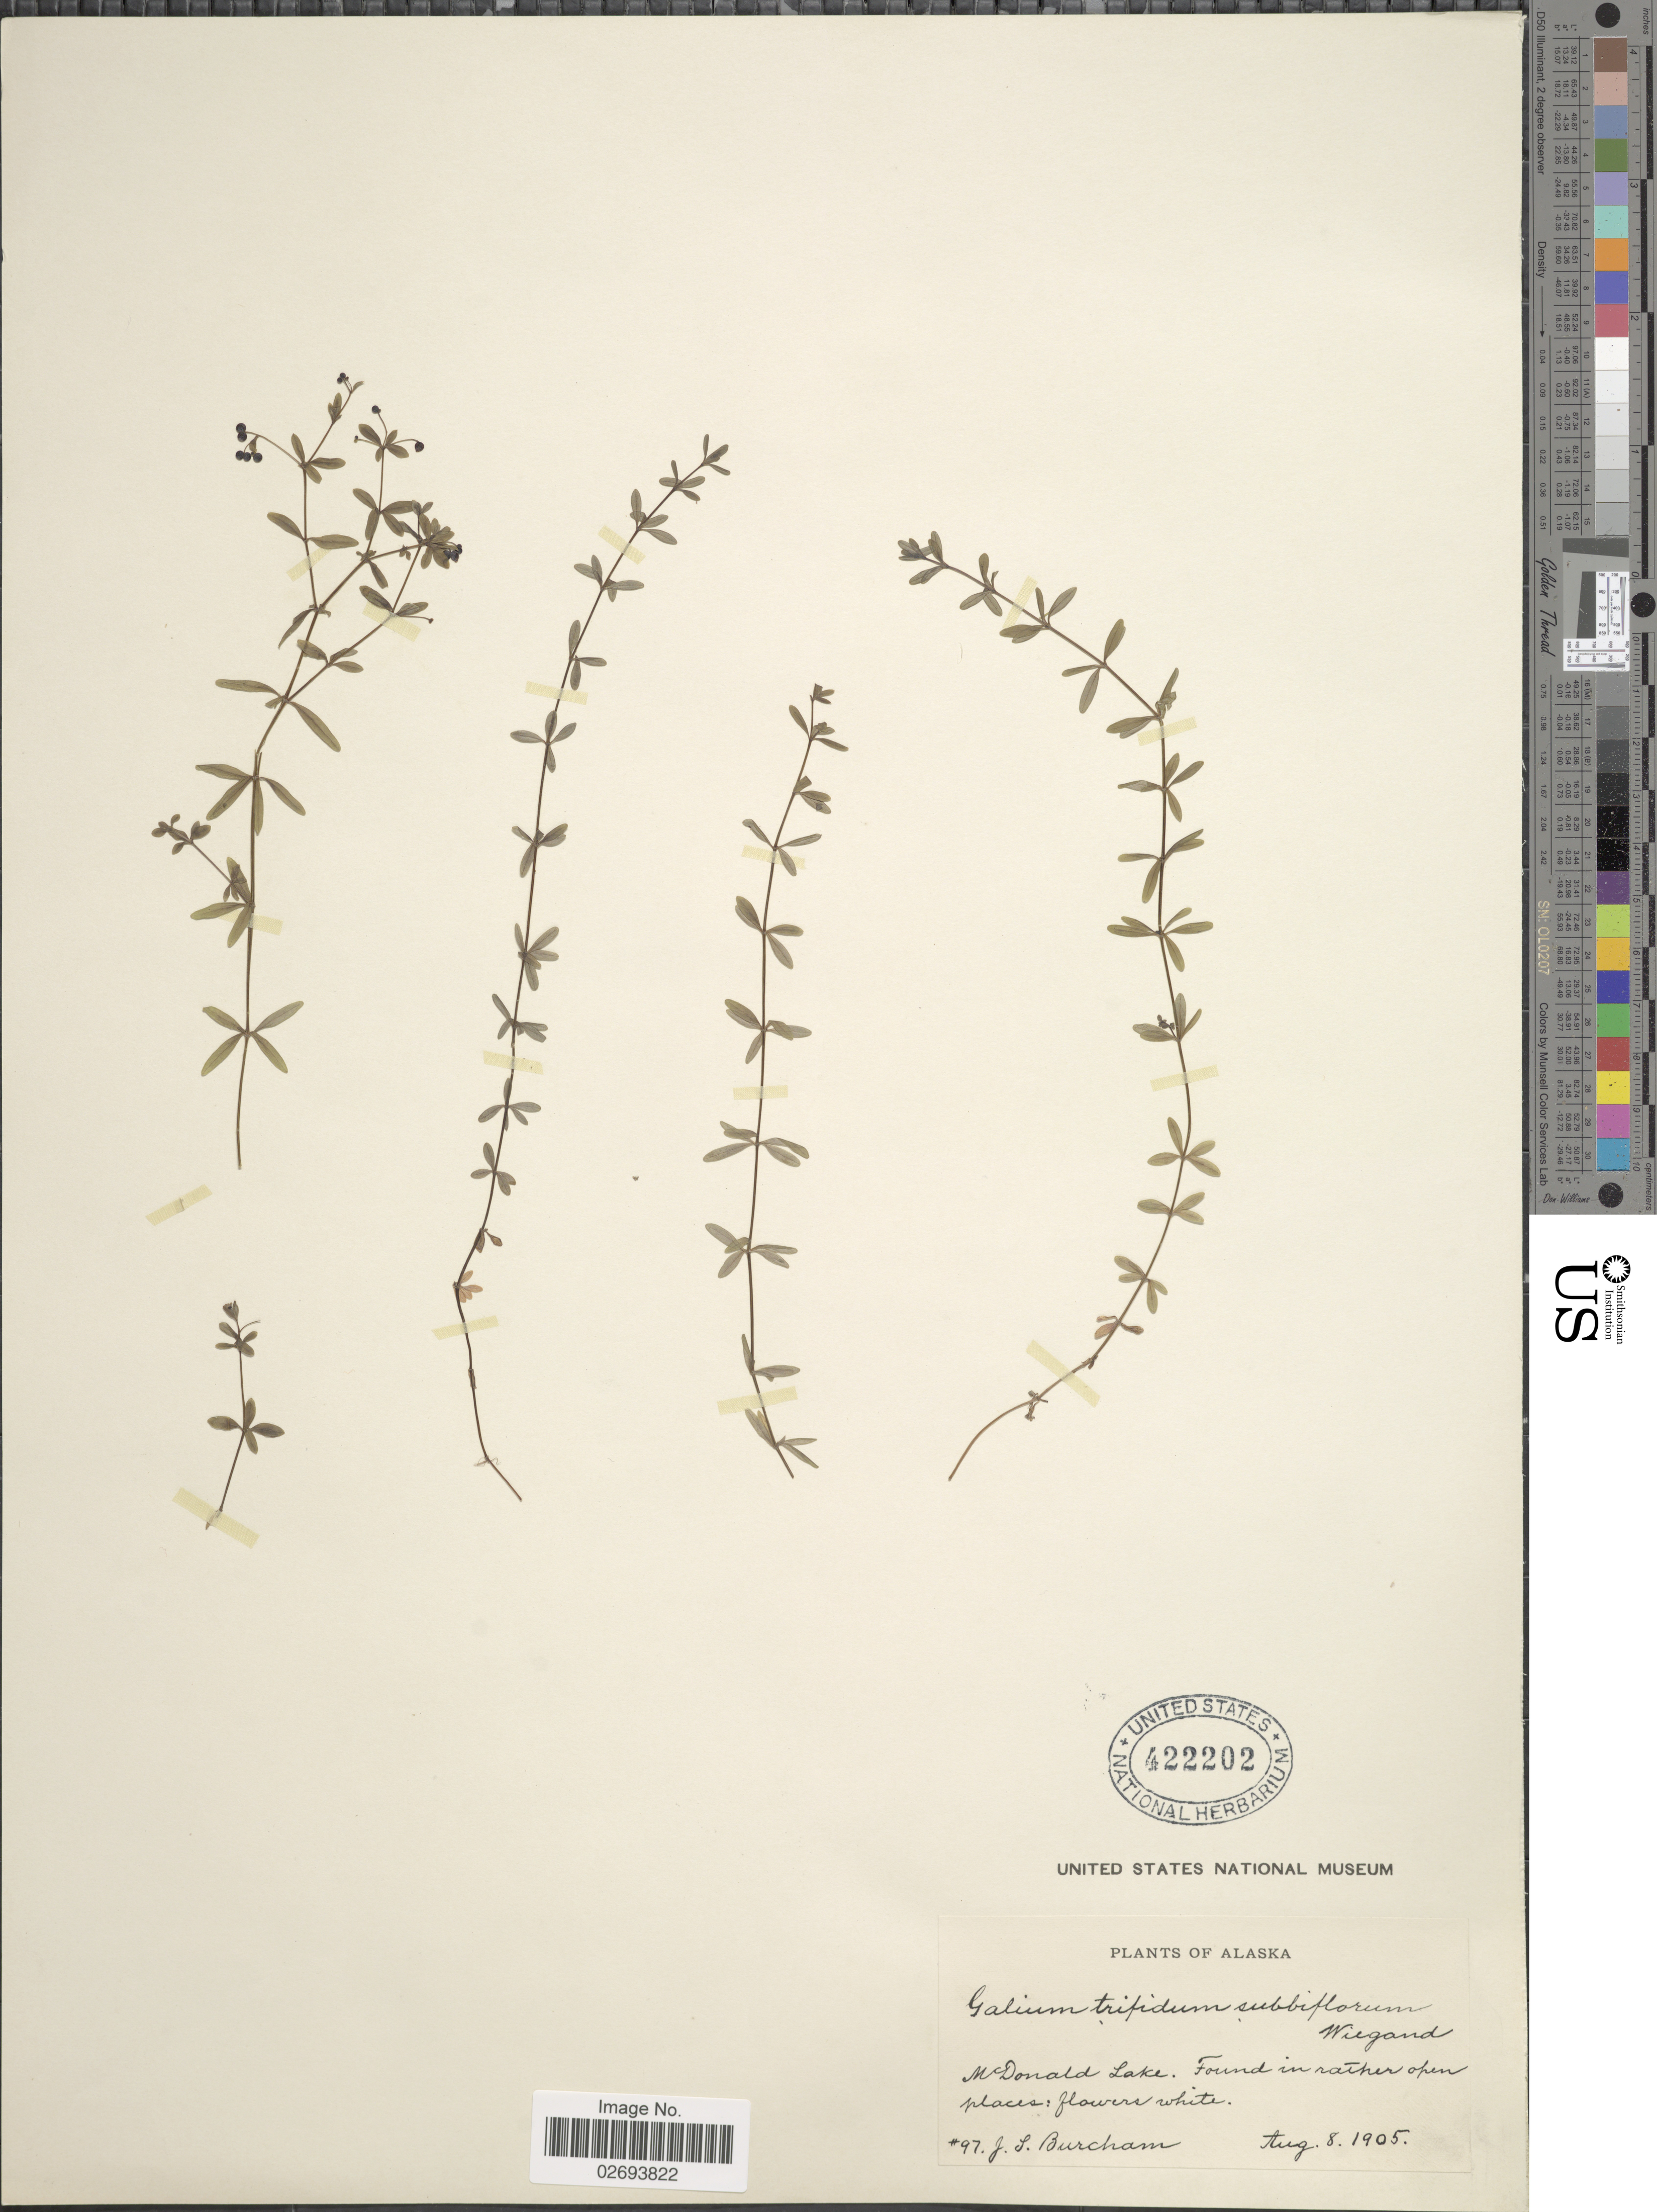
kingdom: Plantae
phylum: Tracheophyta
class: Magnoliopsida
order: Gentianales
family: Rubiaceae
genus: Galium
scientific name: Galium trifidum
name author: L.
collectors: J. Burcham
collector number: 97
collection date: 1905-08-08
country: United States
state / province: Alaska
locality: McDonald Lake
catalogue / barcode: US 422202